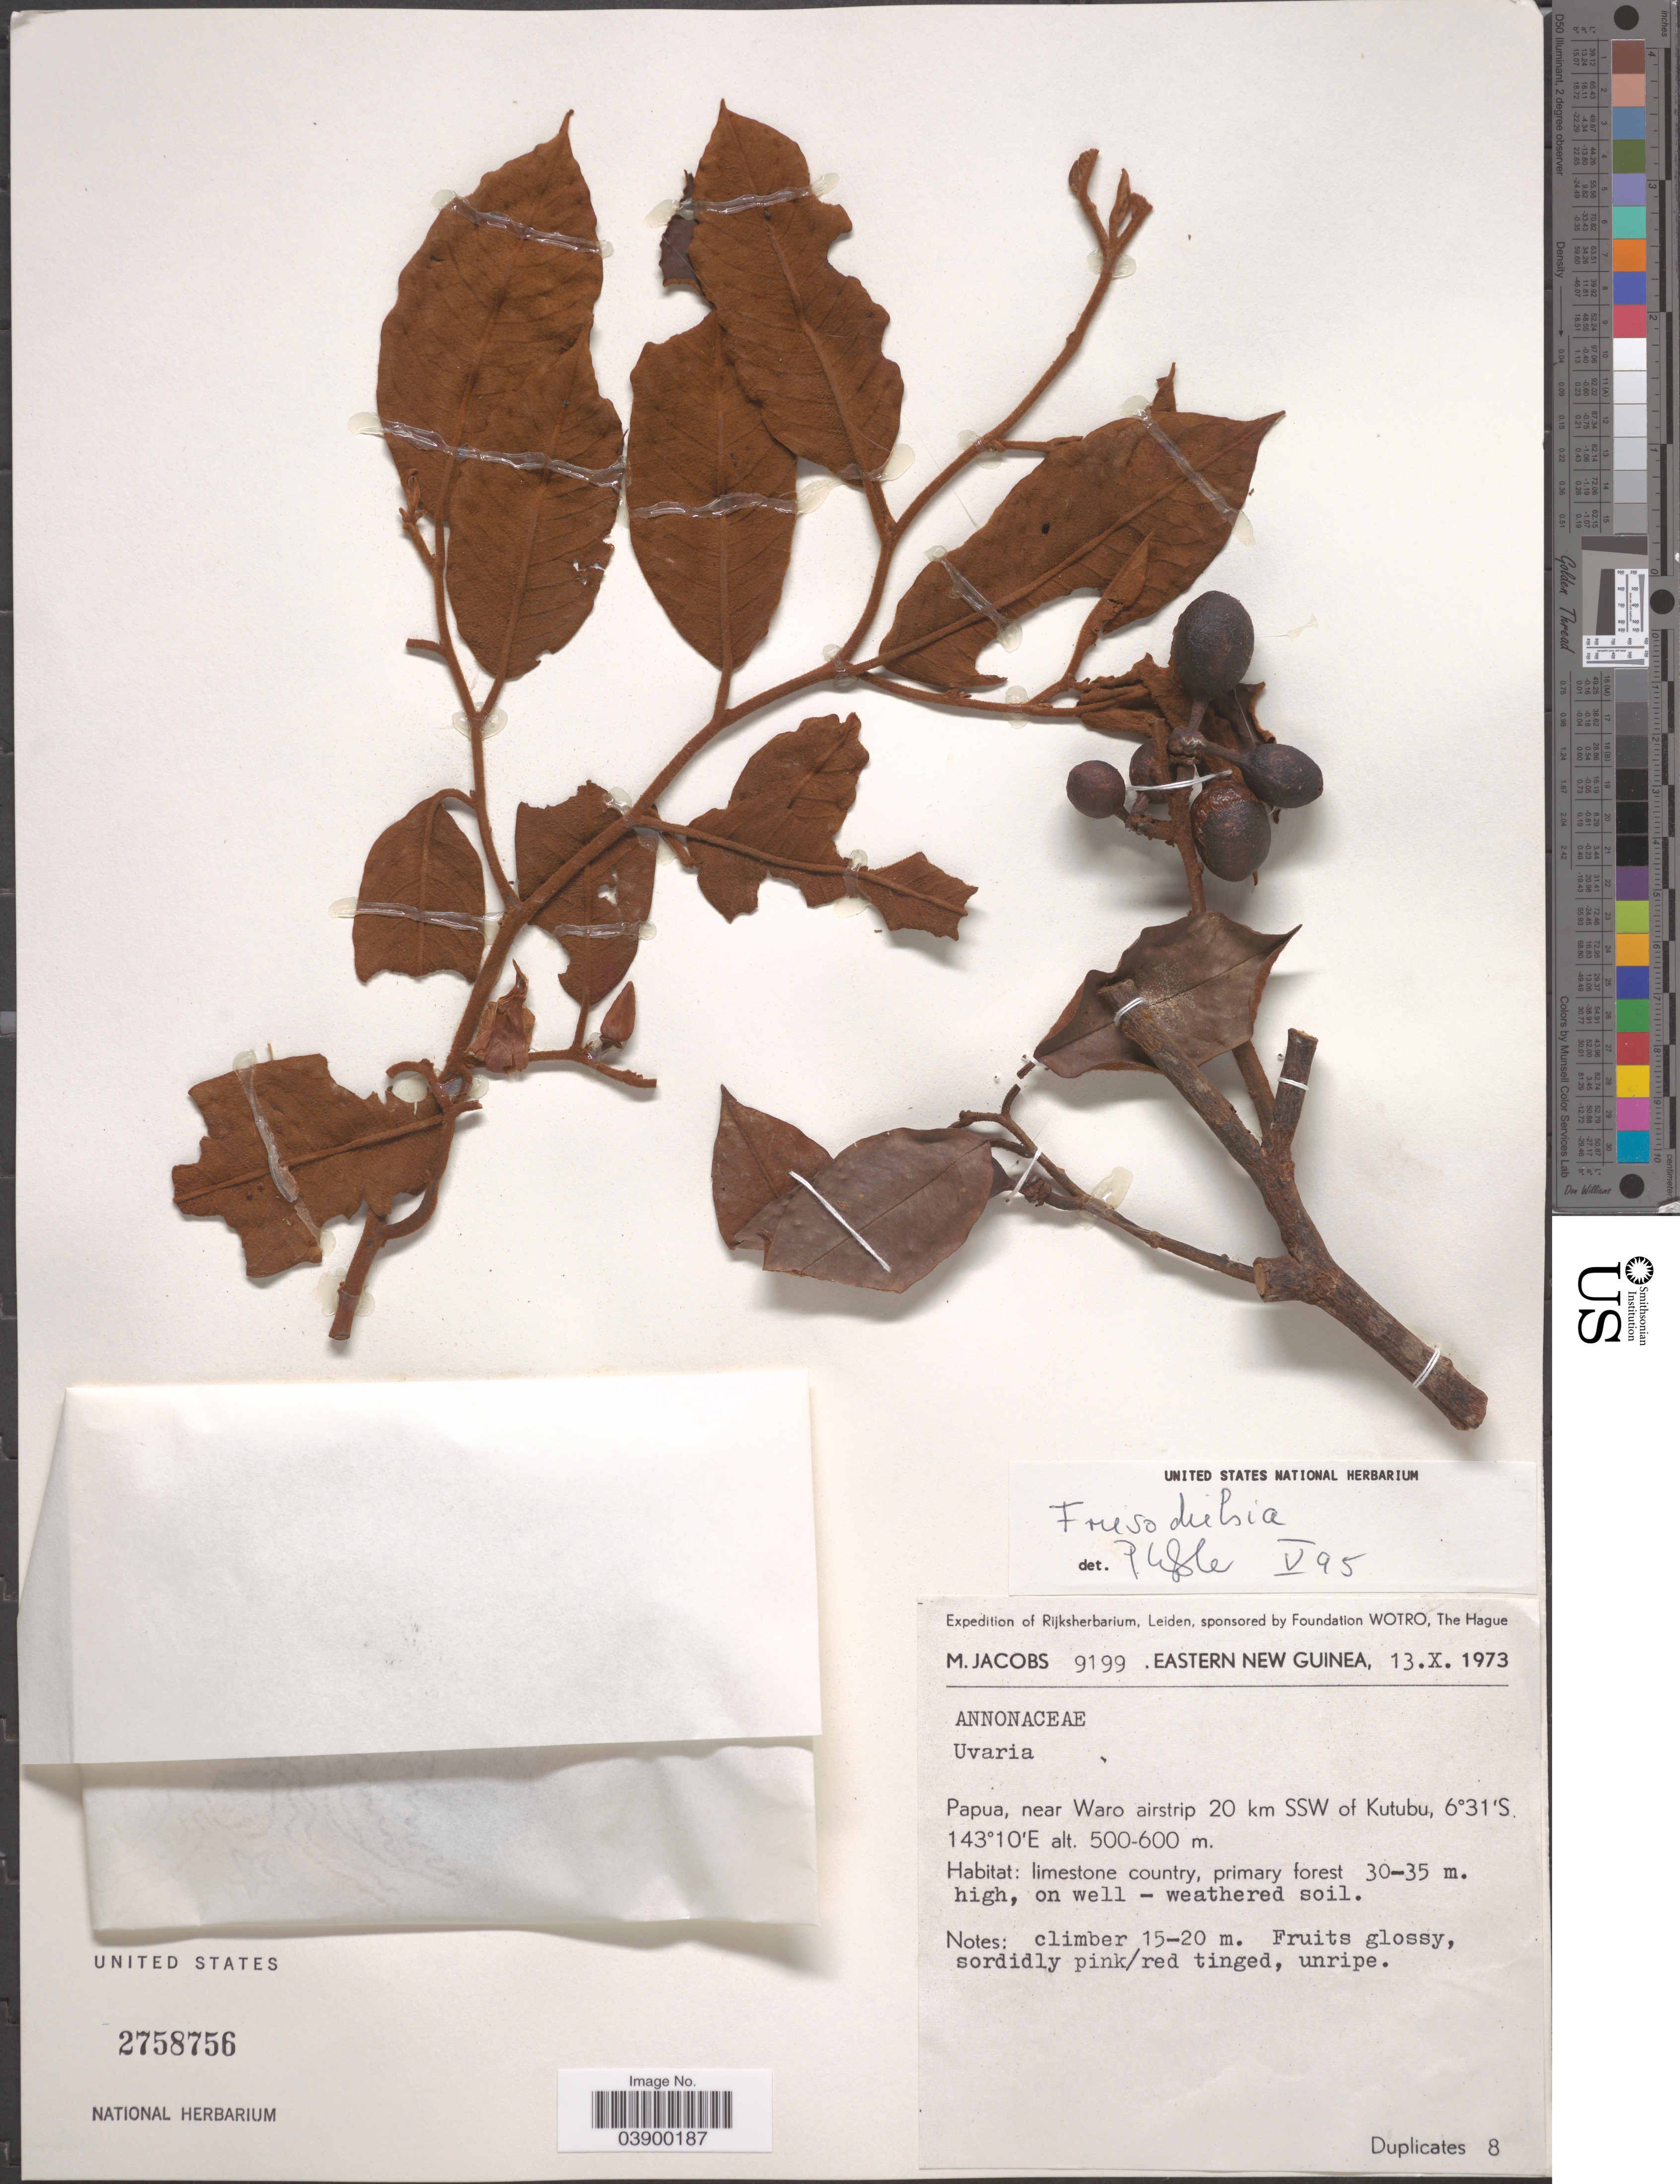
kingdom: Plantae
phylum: Tracheophyta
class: Magnoliopsida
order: Magnoliales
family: Annonaceae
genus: Friesodielsia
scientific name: Friesodielsia sp.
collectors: M. Jacobs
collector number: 9199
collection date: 1973-10-13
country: Papua New Guinea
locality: Eastern New Guinea. Papua, near Waro airstrip 20 km SSW of Kutubu.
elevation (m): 500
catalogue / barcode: US 2758756